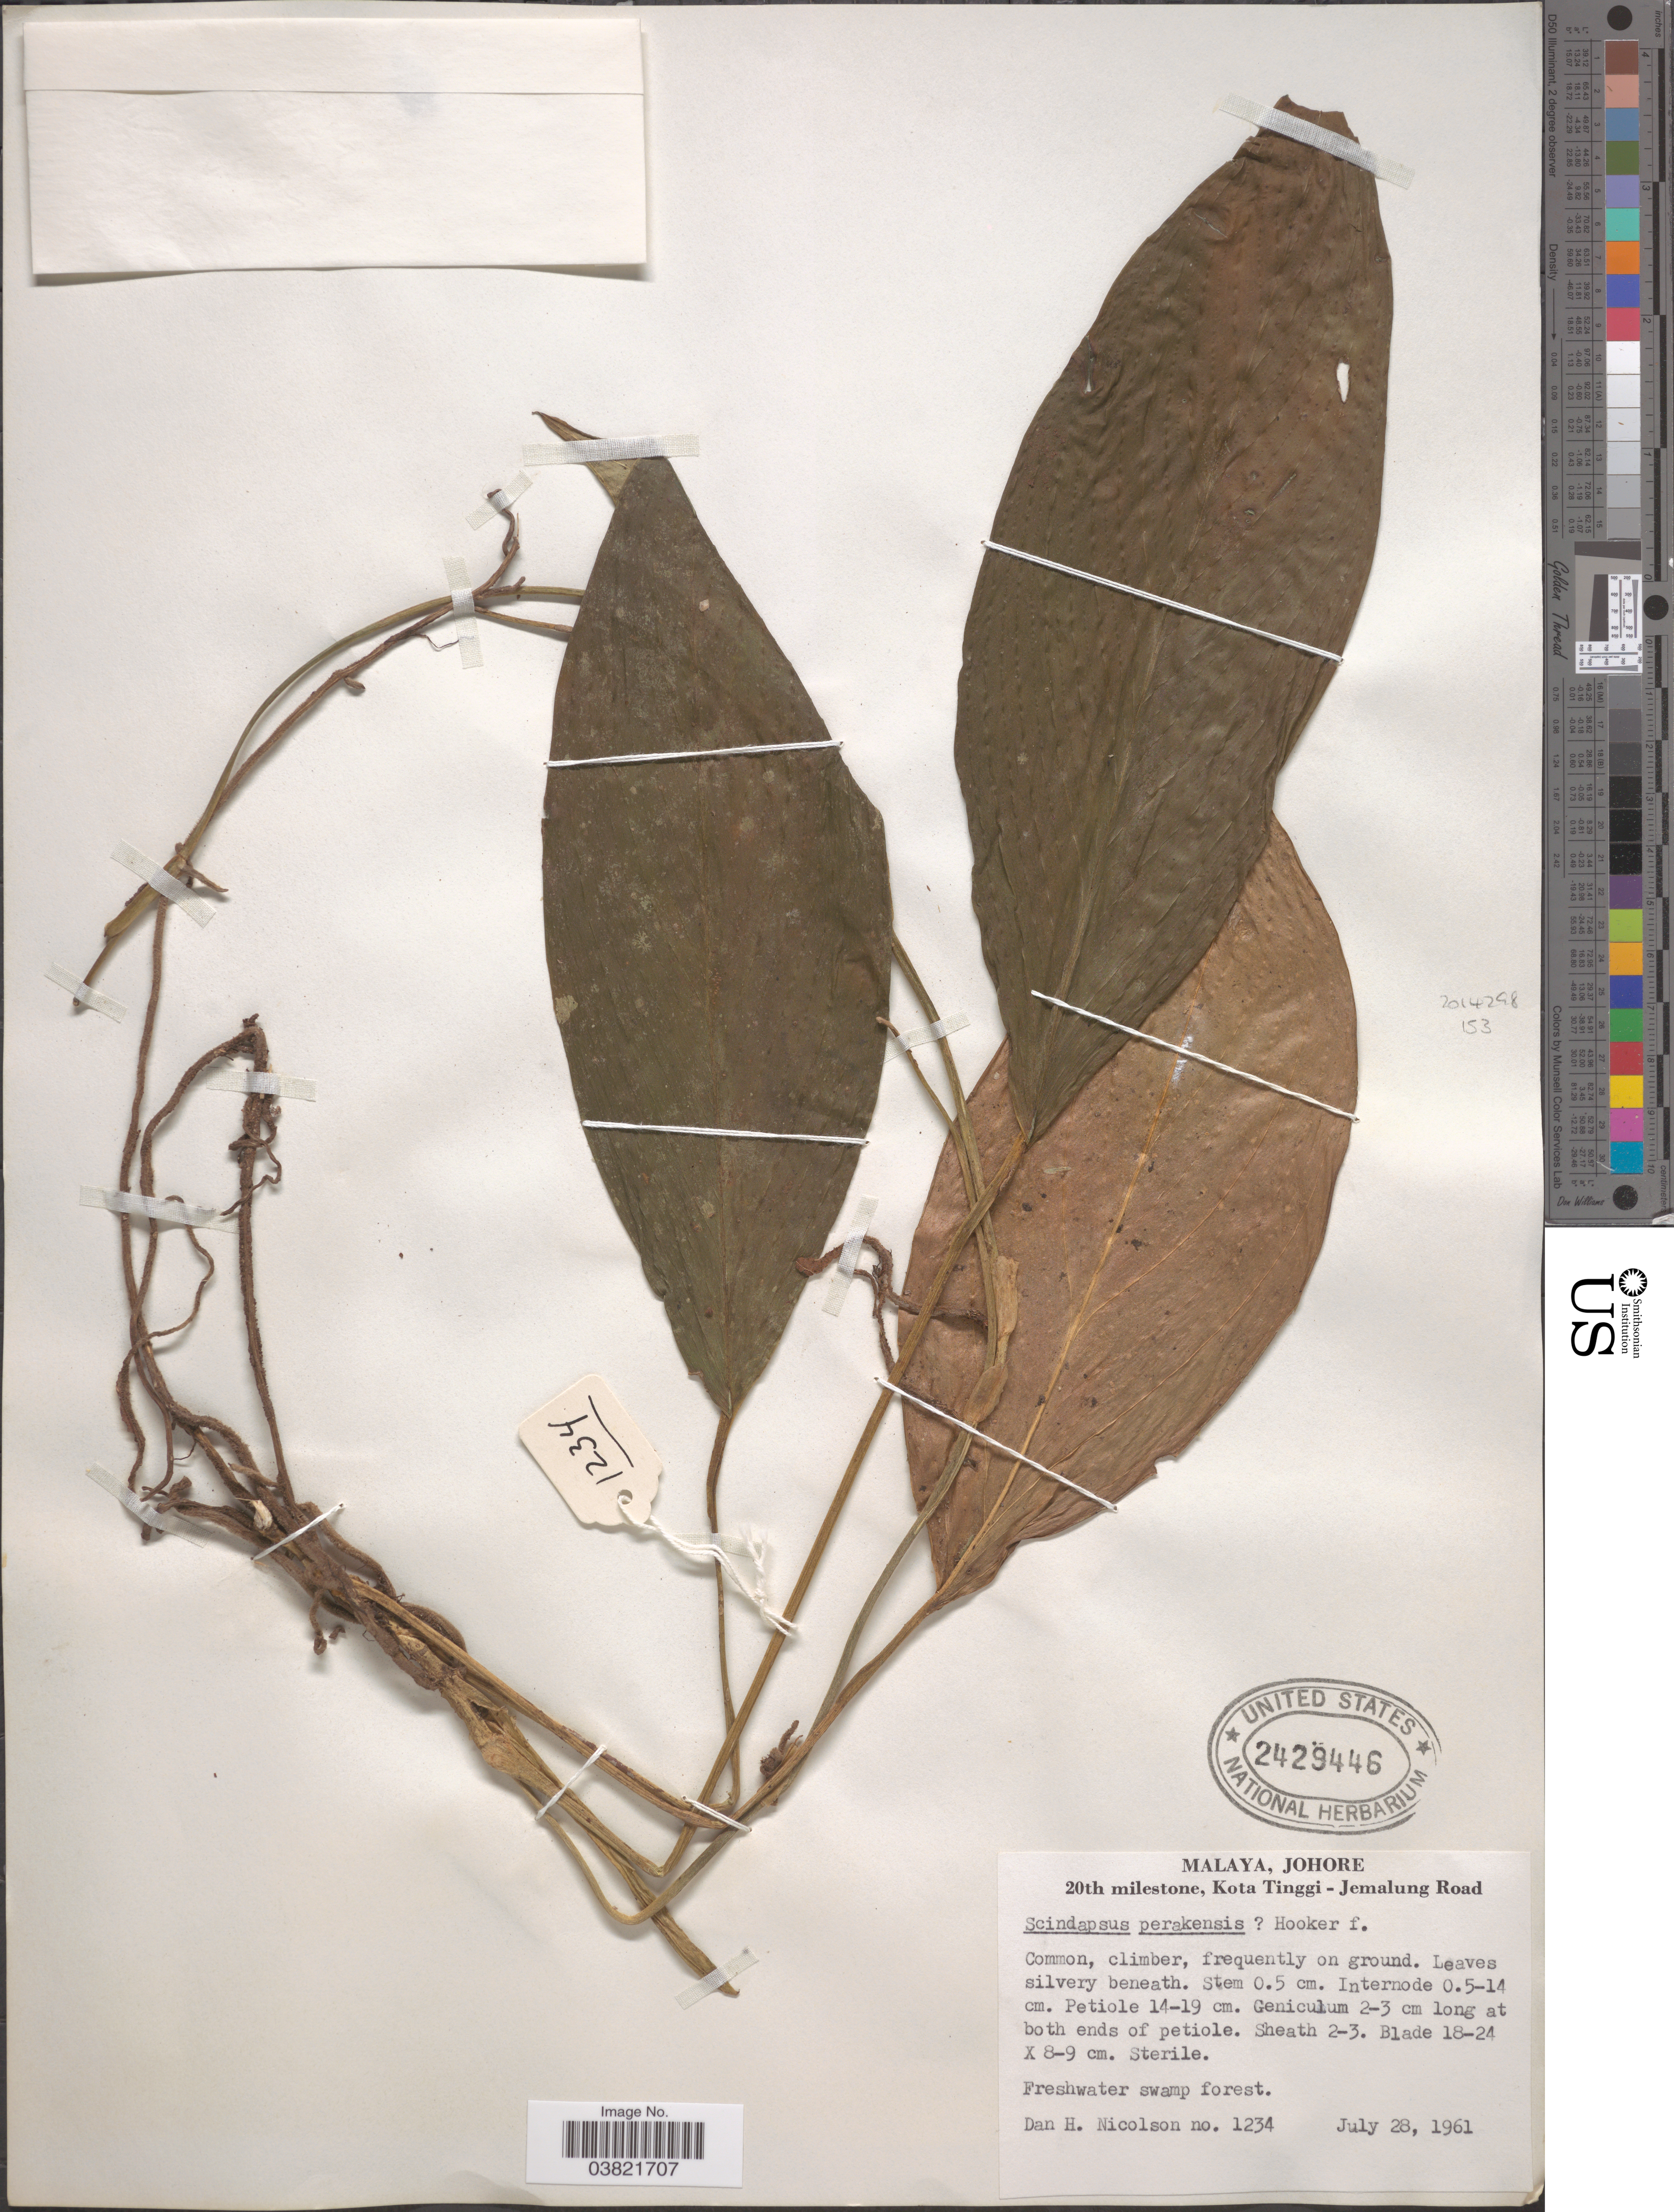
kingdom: Plantae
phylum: Tracheophyta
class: Liliopsida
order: Alismatales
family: Araceae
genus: Scindapsus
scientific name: Scindapsus perakensis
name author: Hook. f.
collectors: D. H. Nicolson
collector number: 1234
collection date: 1961-07-28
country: Malaysia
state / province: Johor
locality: Malaya, Johore, 20th milestone, Kota Tinggi - Jemalung Road. Freshwater swamp forest.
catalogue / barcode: US 2429446